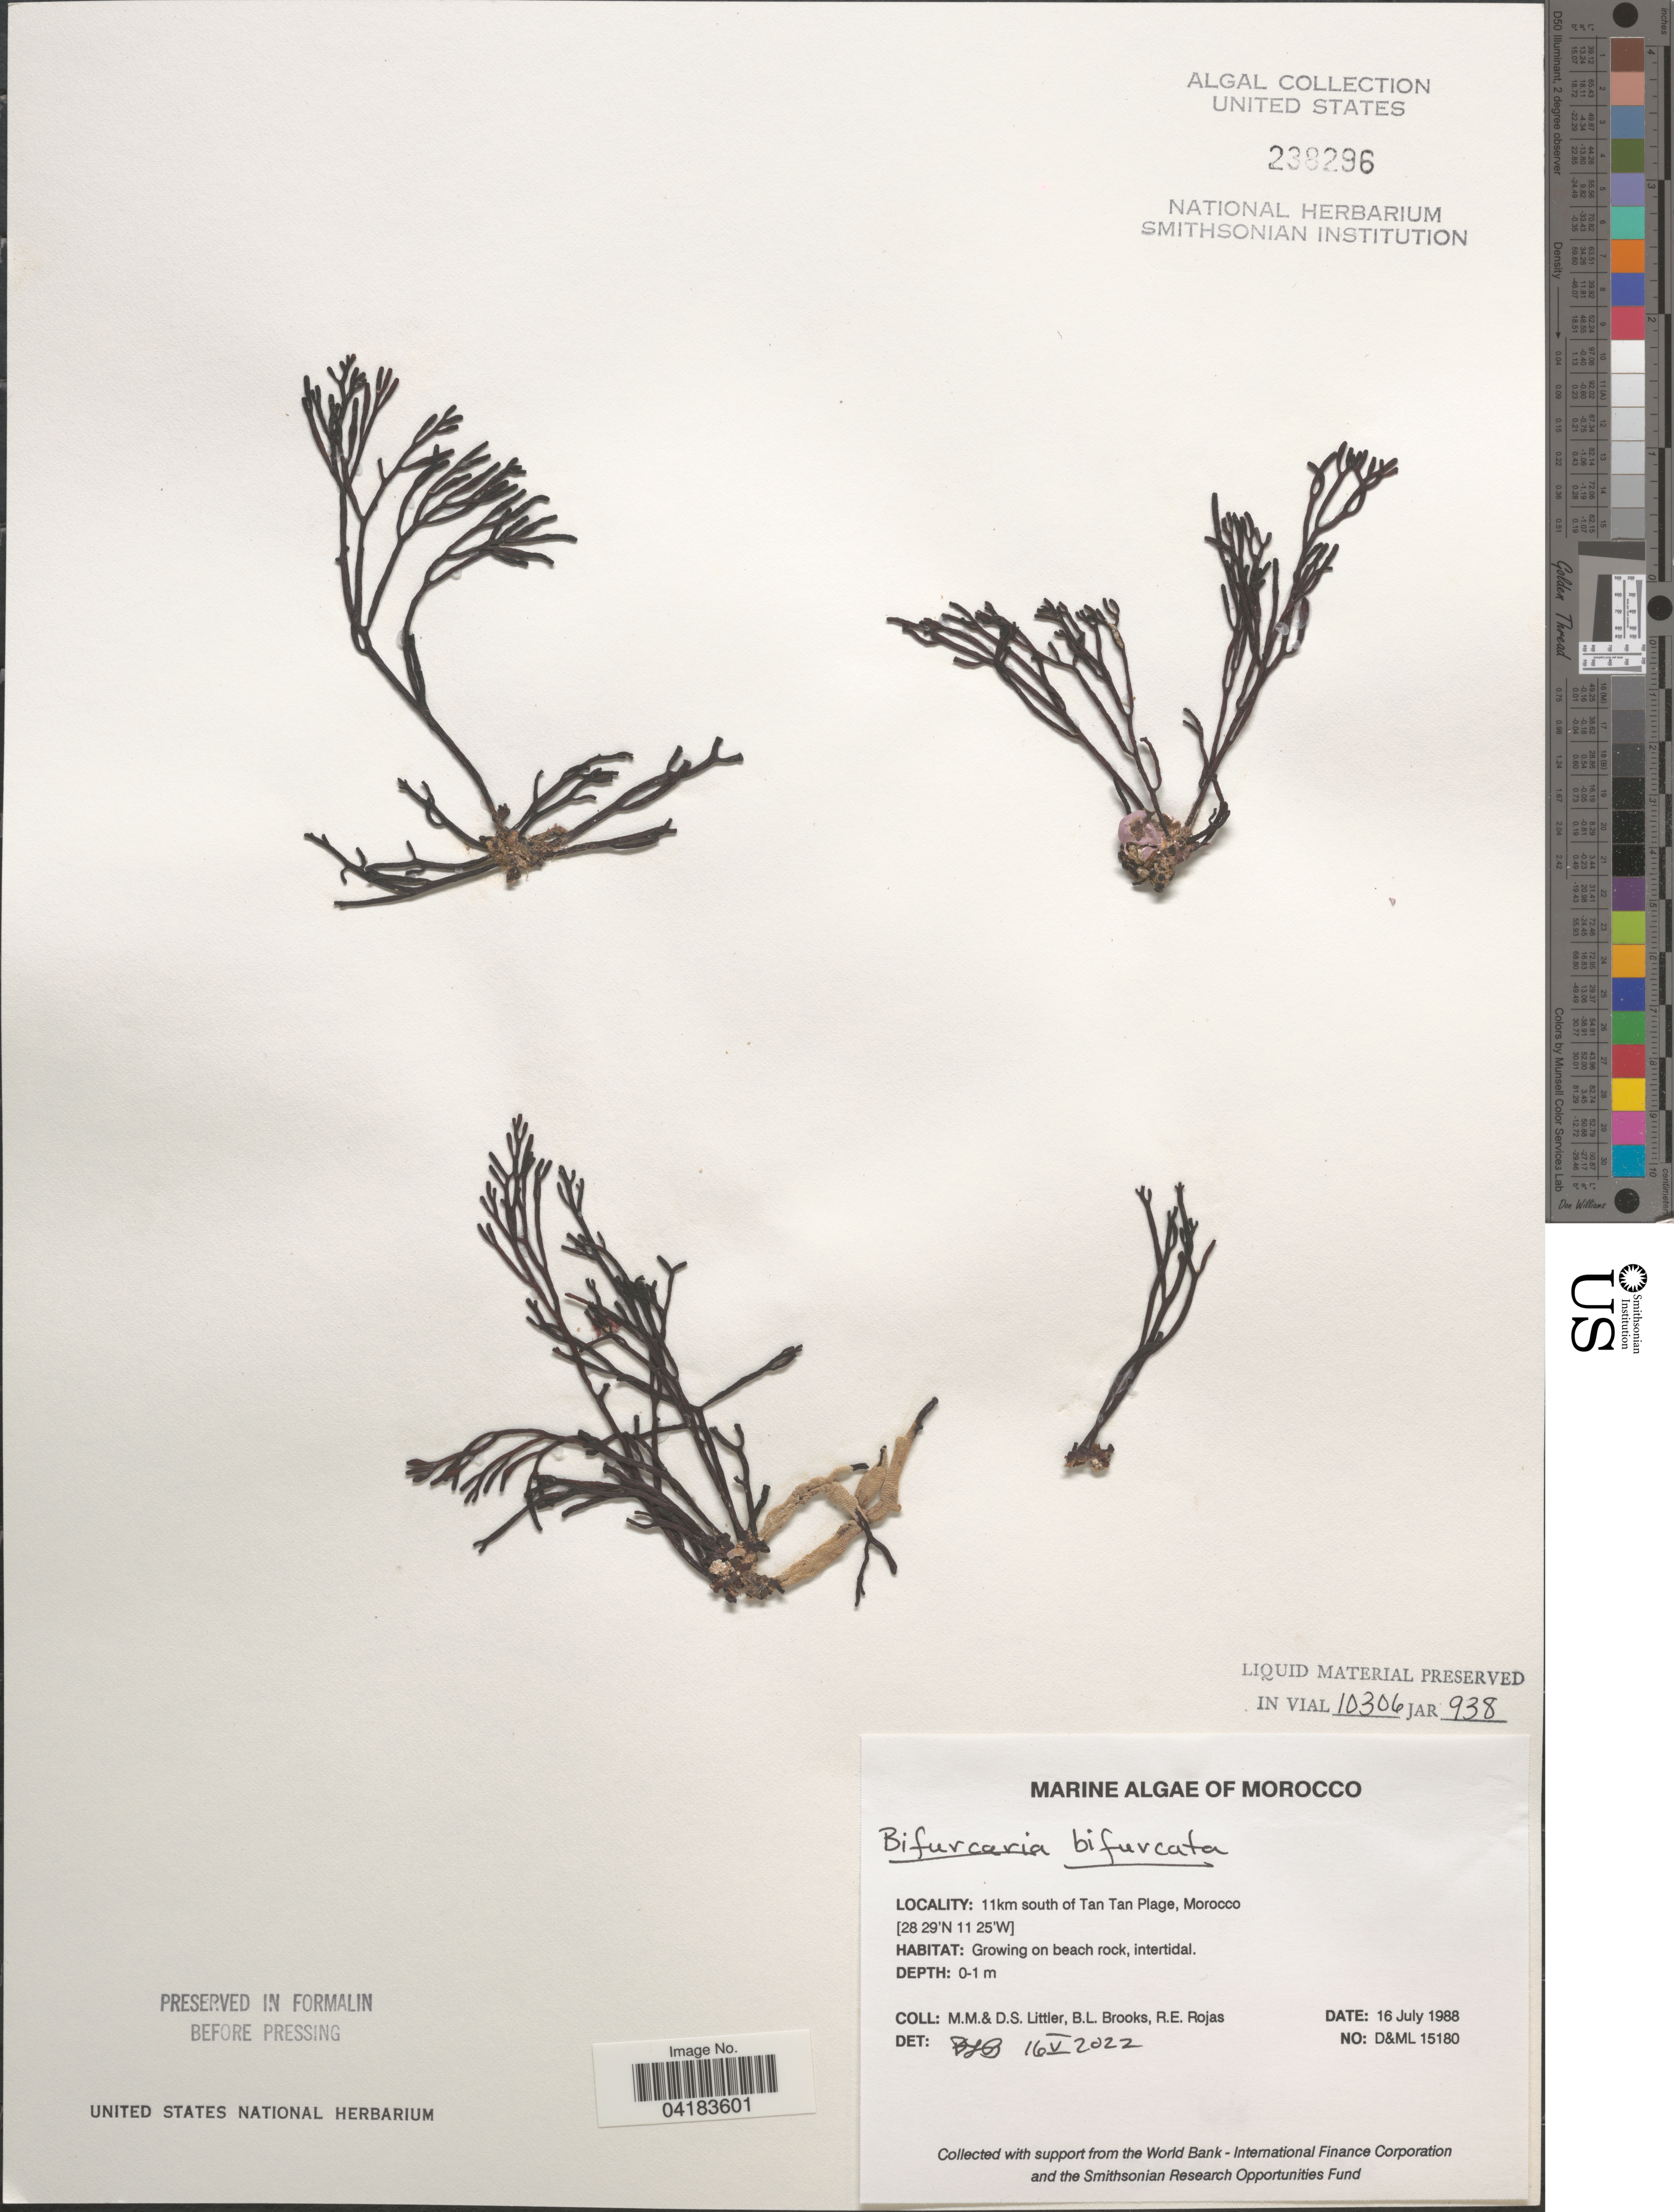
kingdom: Chromista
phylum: Ochrophyta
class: Phaeophyceae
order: Fucales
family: Sargassaceae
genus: Bifurcaria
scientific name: Bifurcaria bifurcata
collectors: D. S. Littler, B. Brooks & R. Rojas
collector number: D&ML15180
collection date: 1988-07-16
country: Morocco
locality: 11km south of Tan Tan Plage.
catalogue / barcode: US 238296